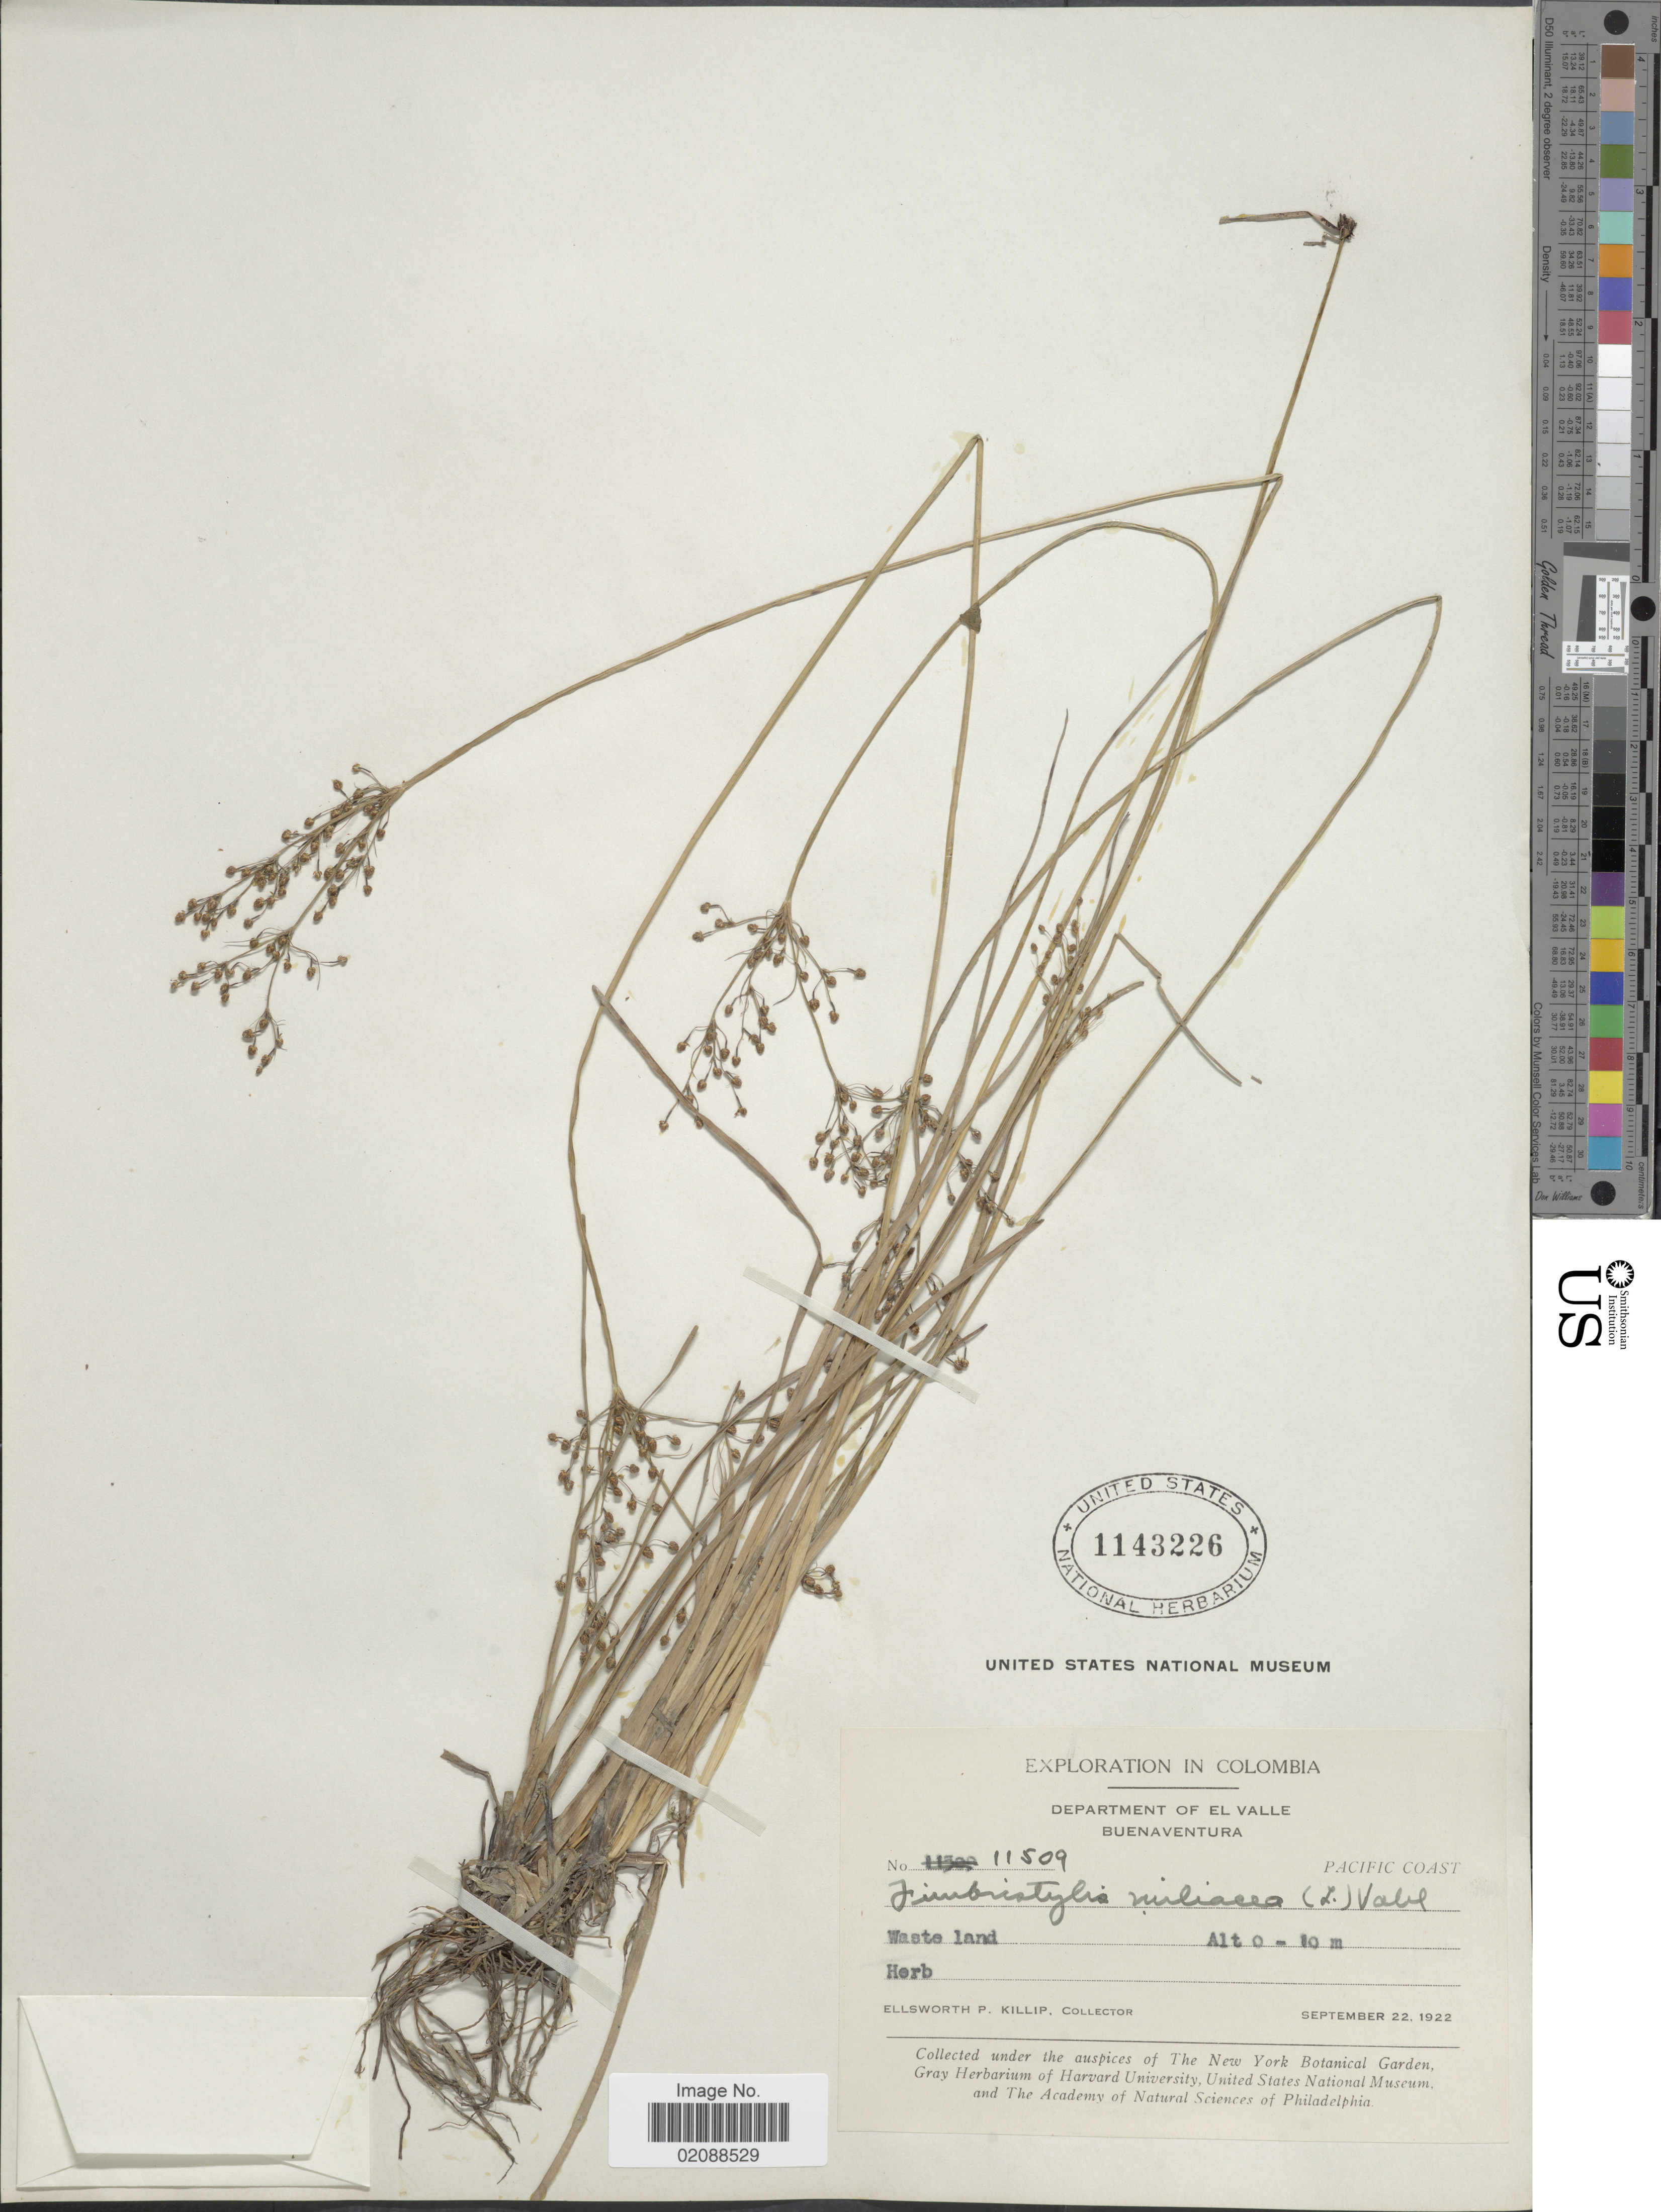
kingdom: Plantae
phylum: Tracheophyta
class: Liliopsida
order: Poales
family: Cyperaceae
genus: Fimbristylis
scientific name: Fimbristylis littoralis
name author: Gaudich.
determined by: Strong, M. T., (US), Smithsonian Institution - National Museum of Natural History (UNITED STATES)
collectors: E. P. Killip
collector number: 11509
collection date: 1922-09-22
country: Colombia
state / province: Valle del Cauca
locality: Department of El Valle. Buenaventura. Pacific Coast. Waste land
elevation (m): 0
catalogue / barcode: US 1143226